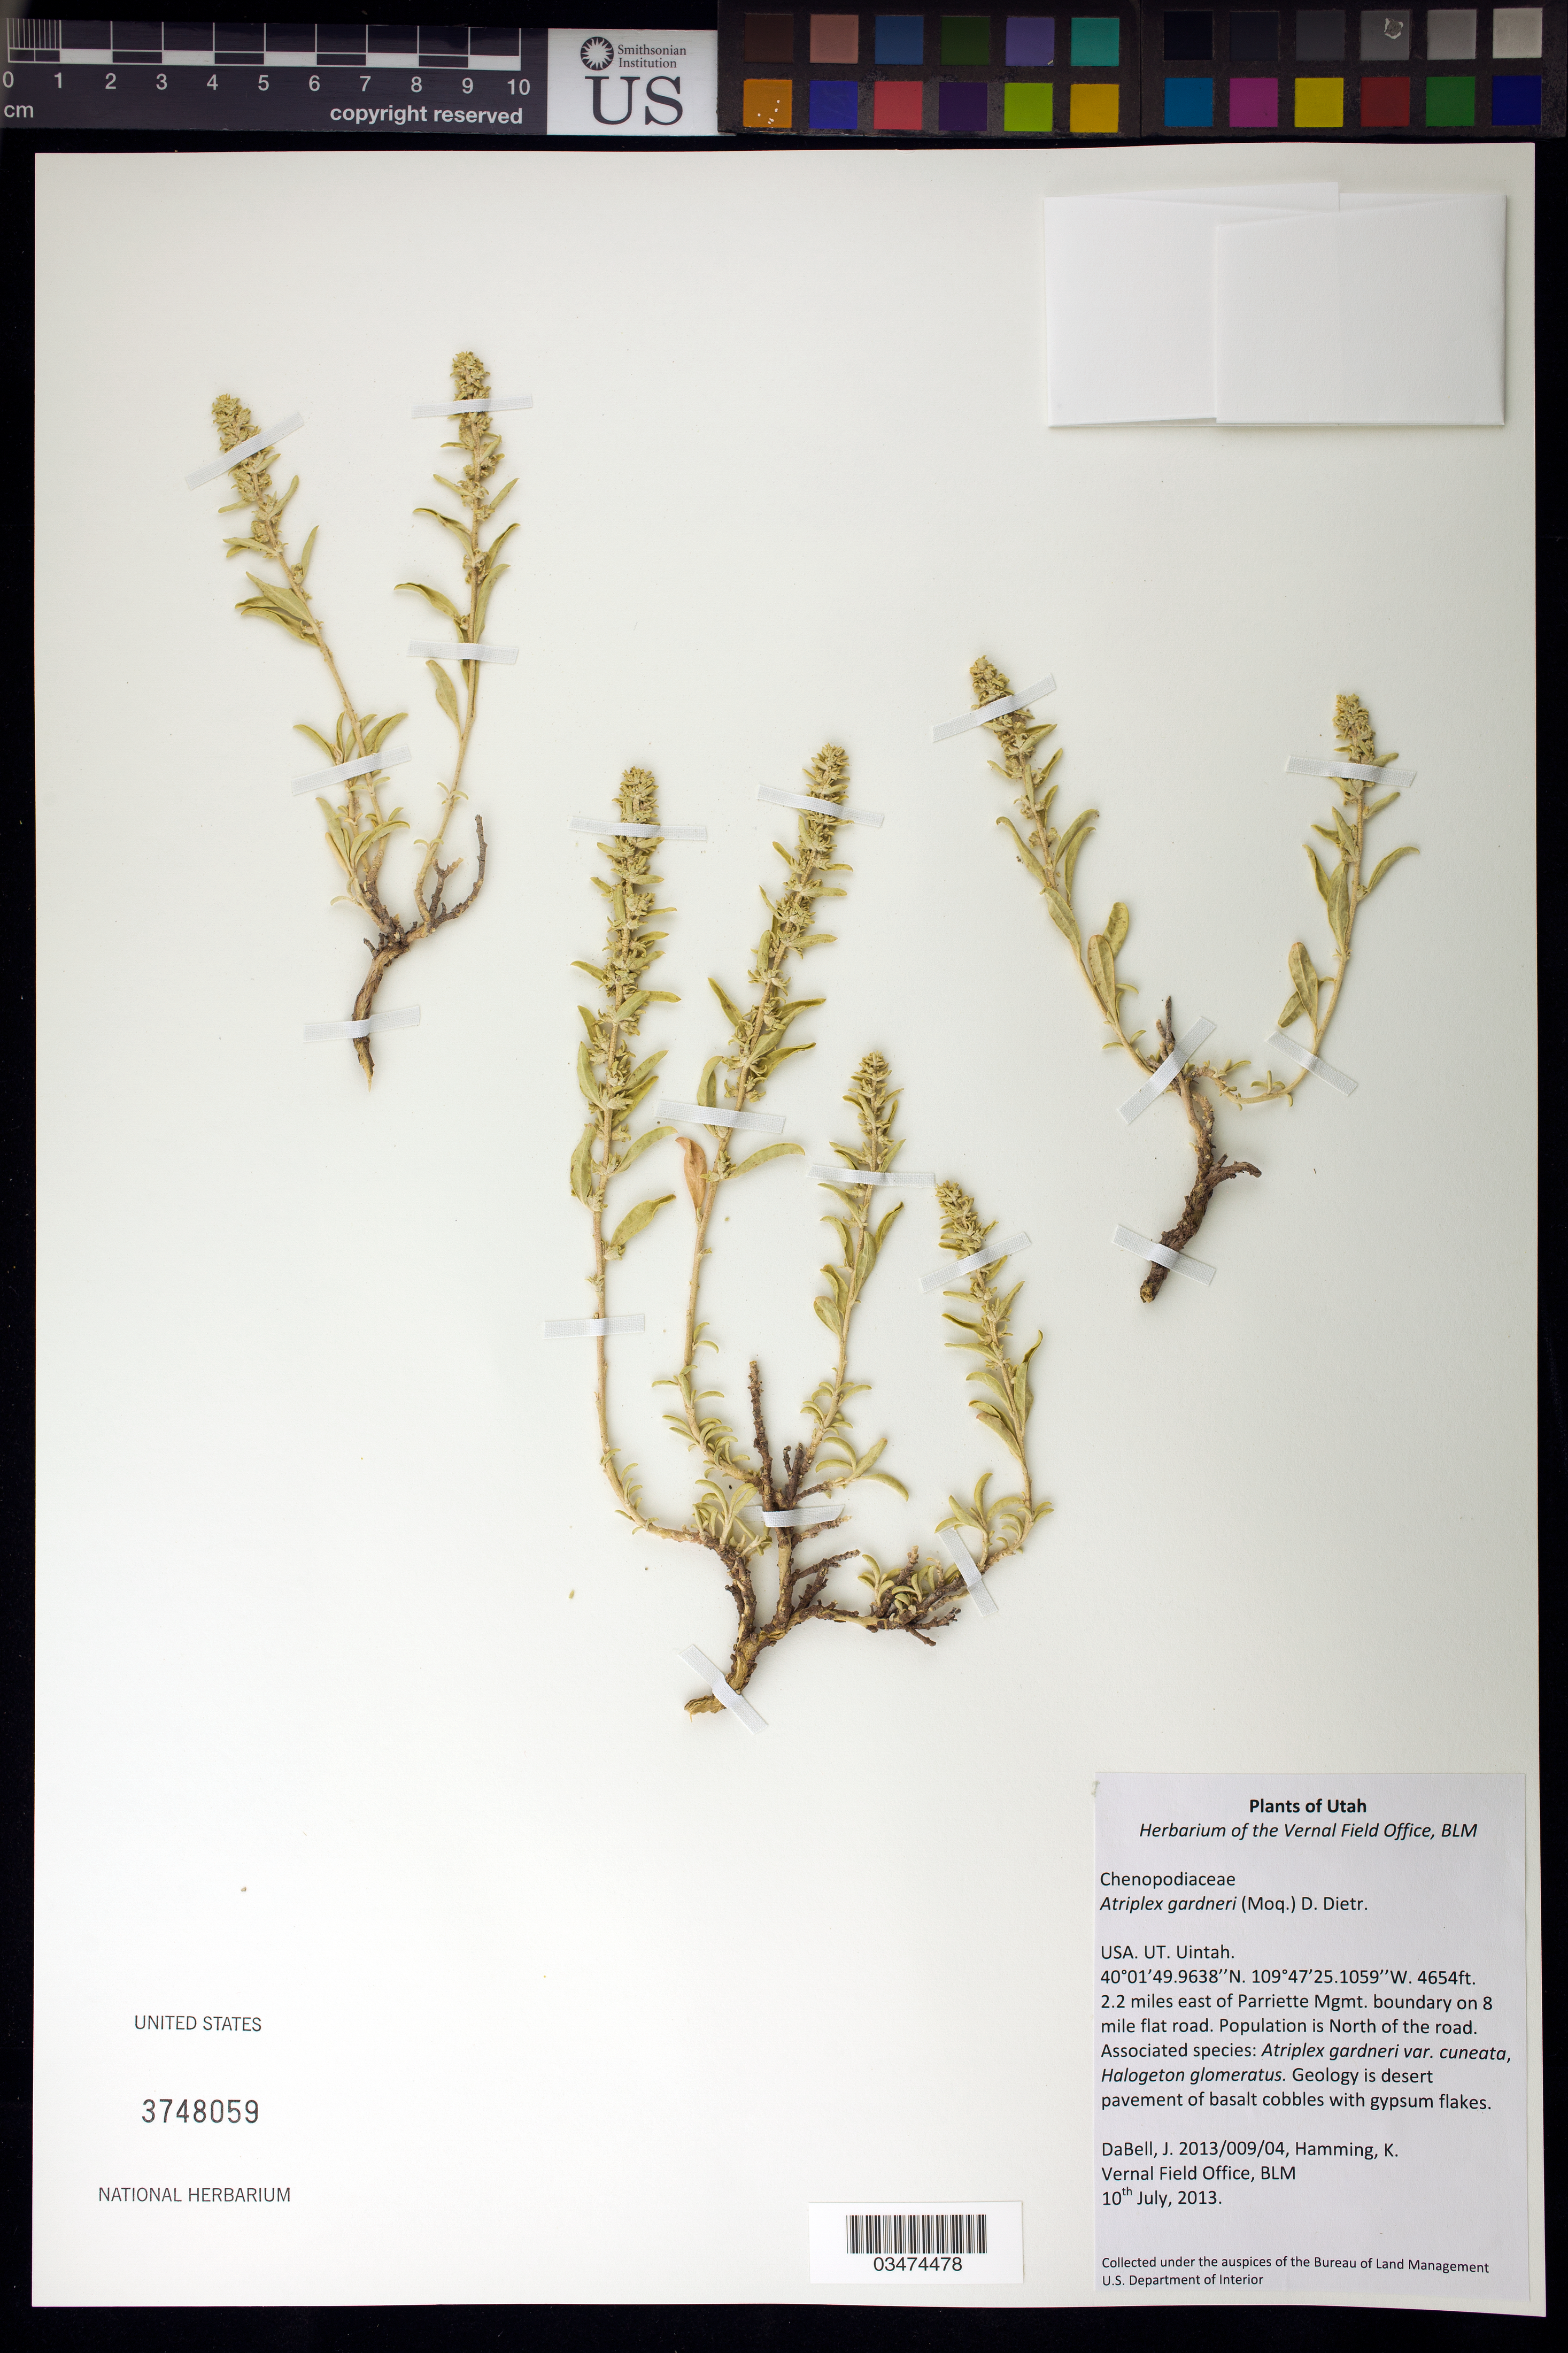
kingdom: Plantae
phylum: Tracheophyta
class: Magnoliopsida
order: Caryophyllales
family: Amaranthaceae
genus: Atriplex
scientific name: Atriplex gardneri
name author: (Moq.) D. Dietr.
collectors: J. DaBell & K. Hamming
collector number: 2013/009/04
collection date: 2013-07-10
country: United States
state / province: Utah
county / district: Uintah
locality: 2.2 miles E of Parriette Mgmt boundary on 8 mile flat road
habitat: With Atriplex gardneri var. cuneata, Halogeton glomeratus. Desert pavement of basalt cobbles with gypsum flakes.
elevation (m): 1419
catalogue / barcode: US 3748059